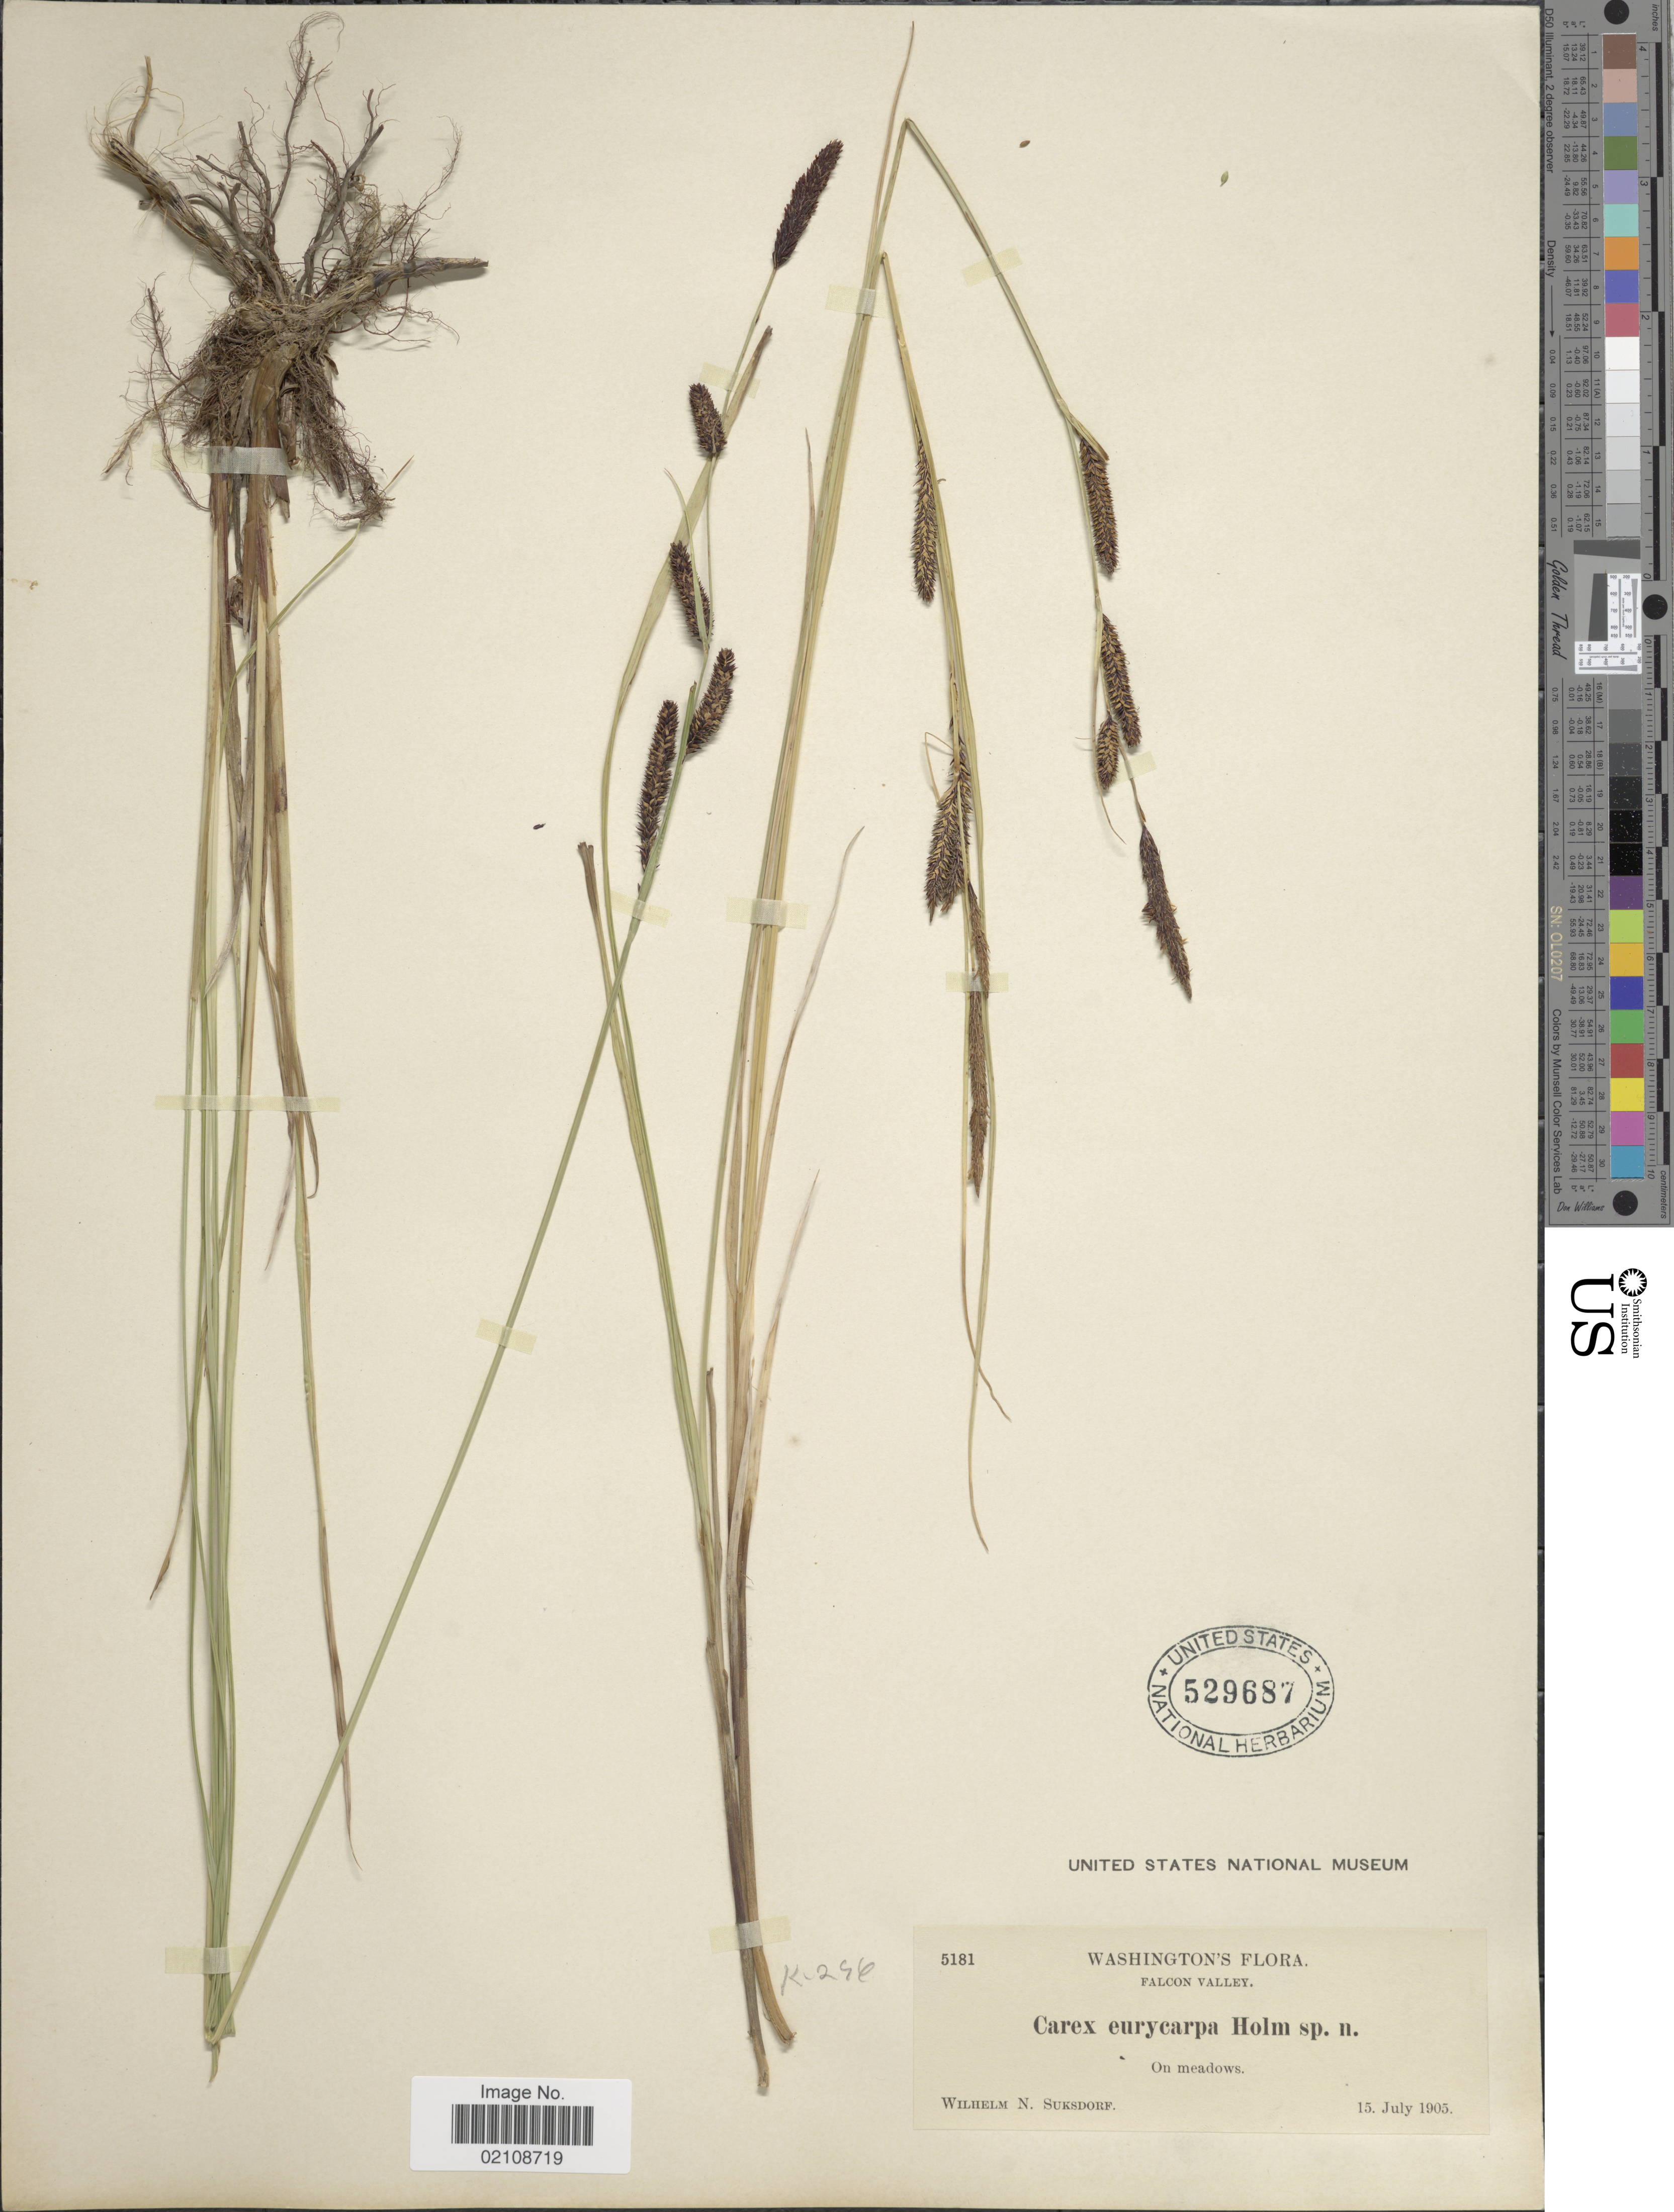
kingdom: Plantae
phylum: Tracheophyta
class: Liliopsida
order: Poales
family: Cyperaceae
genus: Carex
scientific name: Carex angustata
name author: Boott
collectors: W. N. Suksdorf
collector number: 5181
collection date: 1905-07-15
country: United States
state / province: Washington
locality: Falcon Valley, on meadows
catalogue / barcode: US 529687